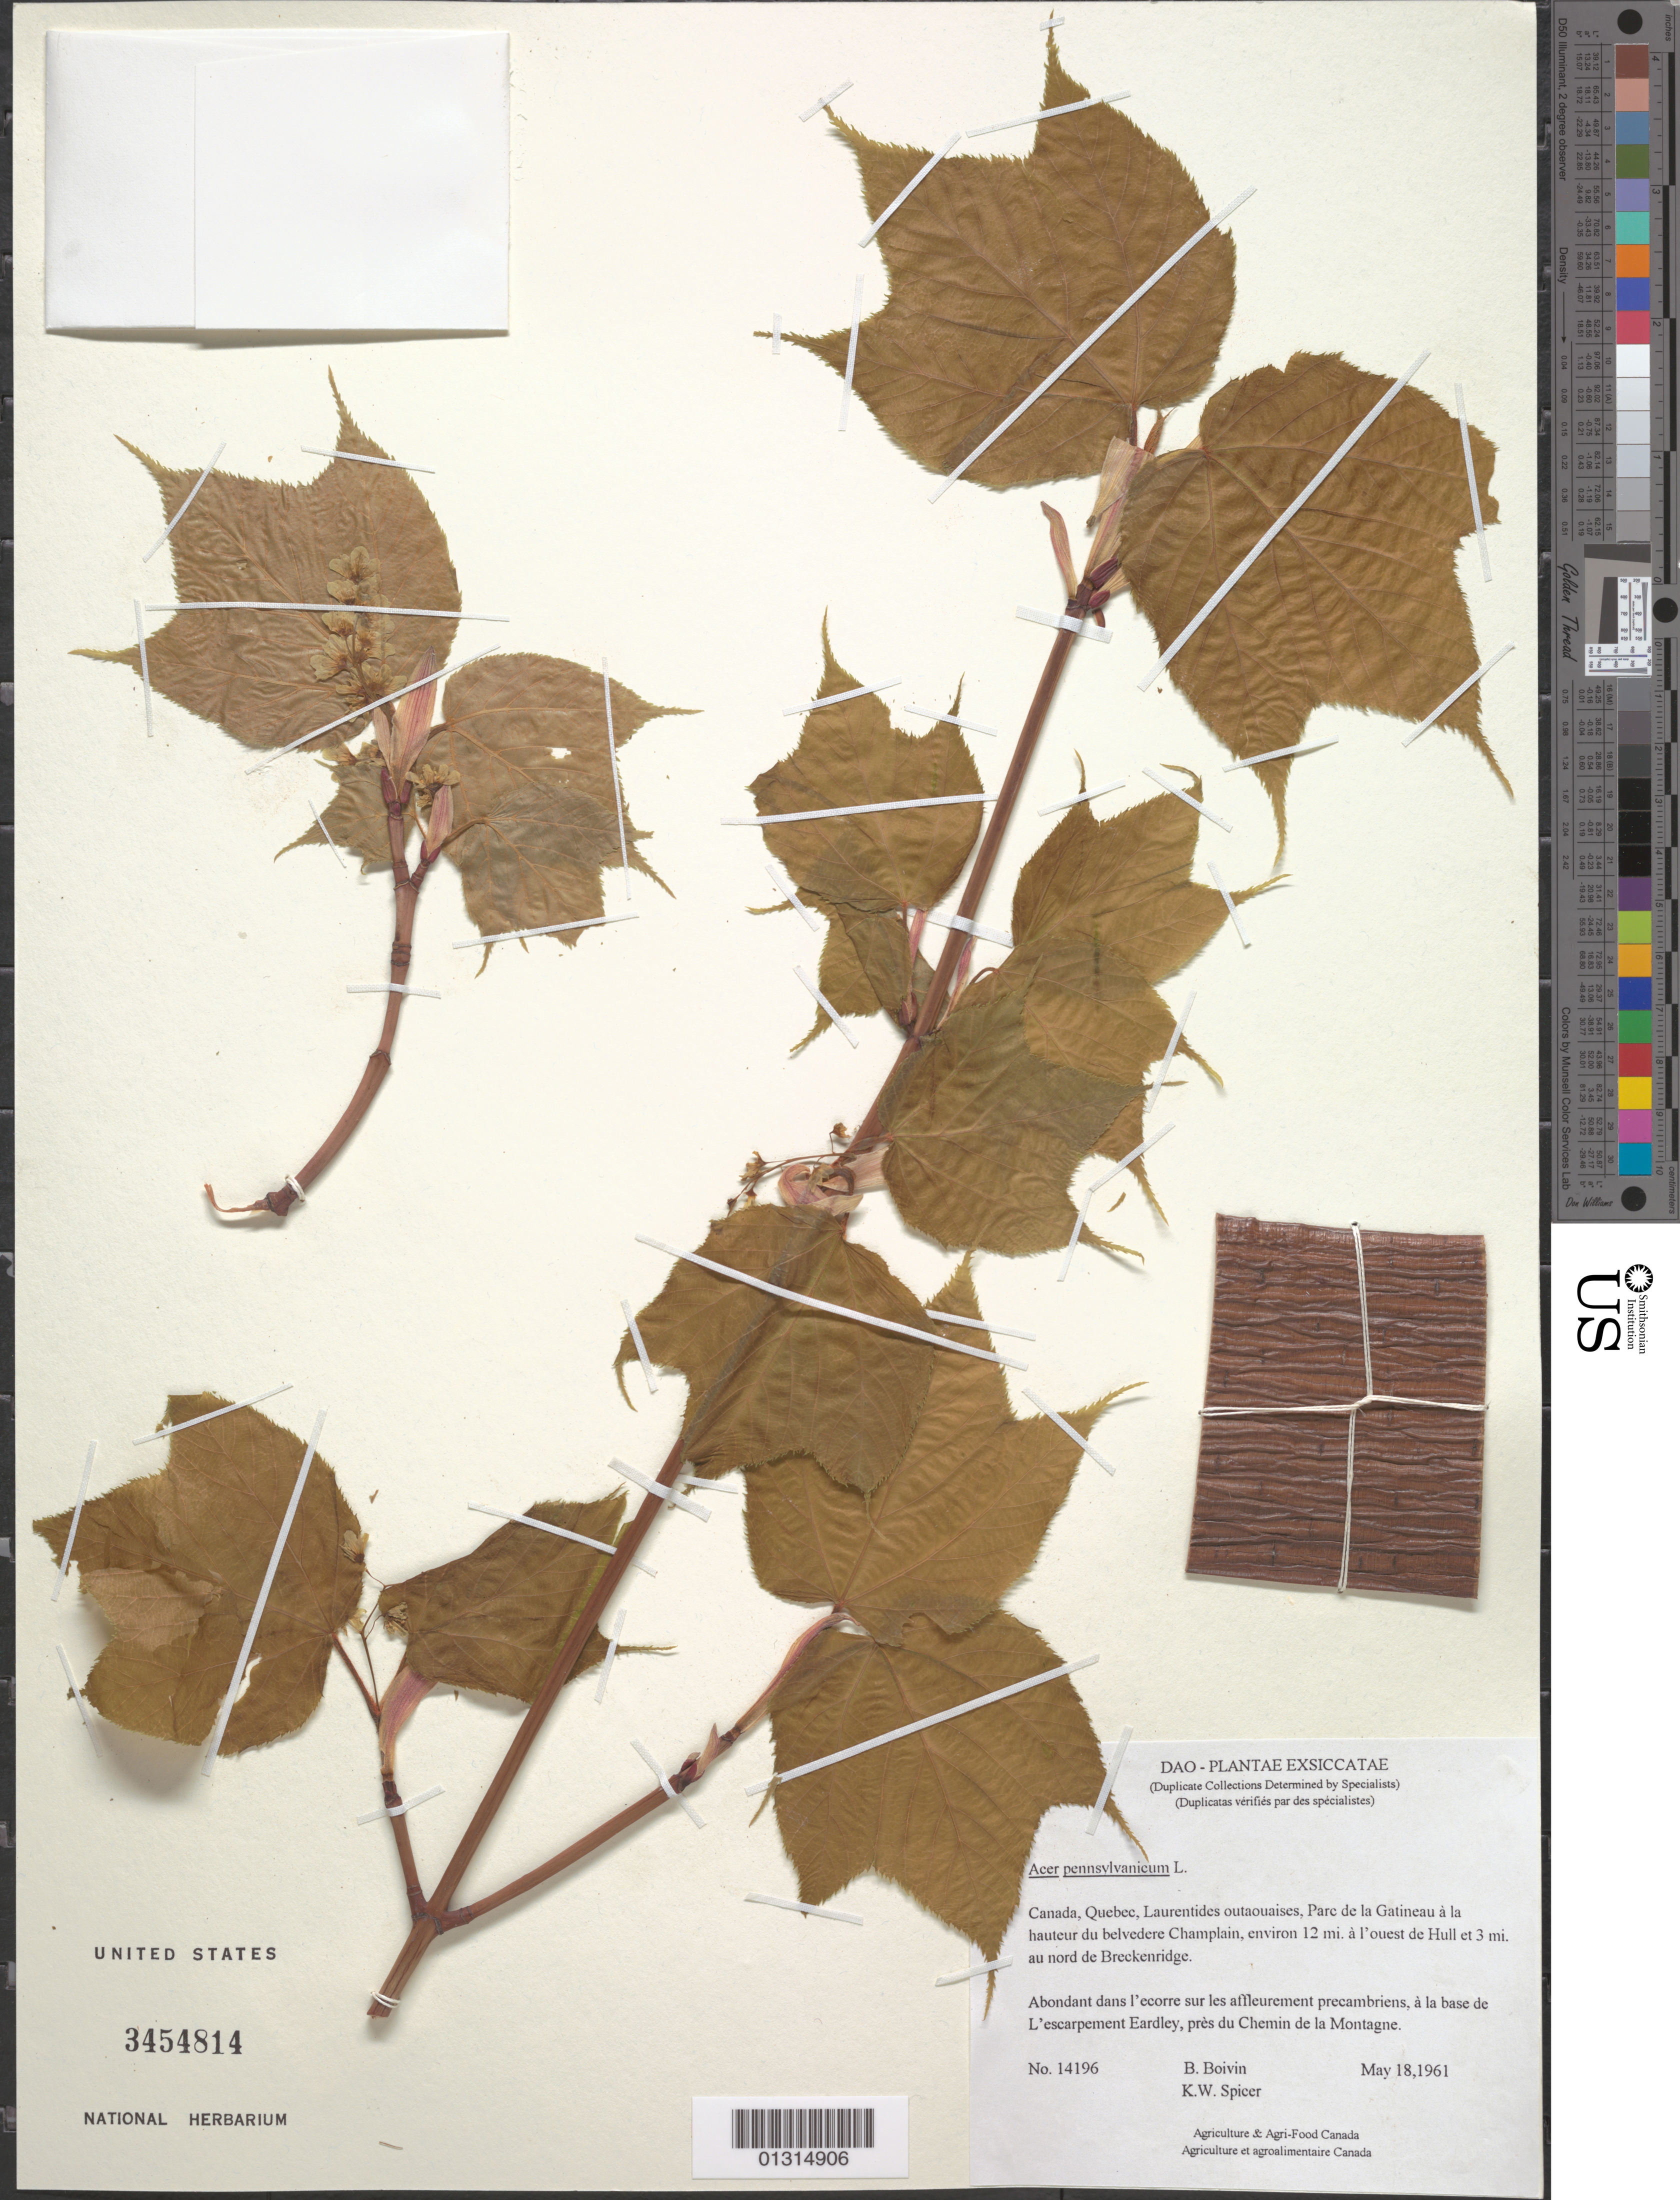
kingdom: Plantae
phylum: Tracheophyta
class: Magnoliopsida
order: Sapindales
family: Sapindaceae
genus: Acer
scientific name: Acer pensylvanicum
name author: L.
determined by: Murray, Edward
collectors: J. R. B. Boivin & K. Spicer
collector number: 14196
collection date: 1961-05-18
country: Canada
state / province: Quebec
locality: Laurentides outaouaises, Parc de la Gatineau à la hauteur du belvedere Champlain, environ 12 mi. à l'ouest de Hull et 3 mil au nord de Breckenridge; à la base de L'escarpement Eardley, près du Chemin de la Montagne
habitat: Abondant dans l'ecorre sur les affleurement precambriens, à la base de l'escarpment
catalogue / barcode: US 3454814